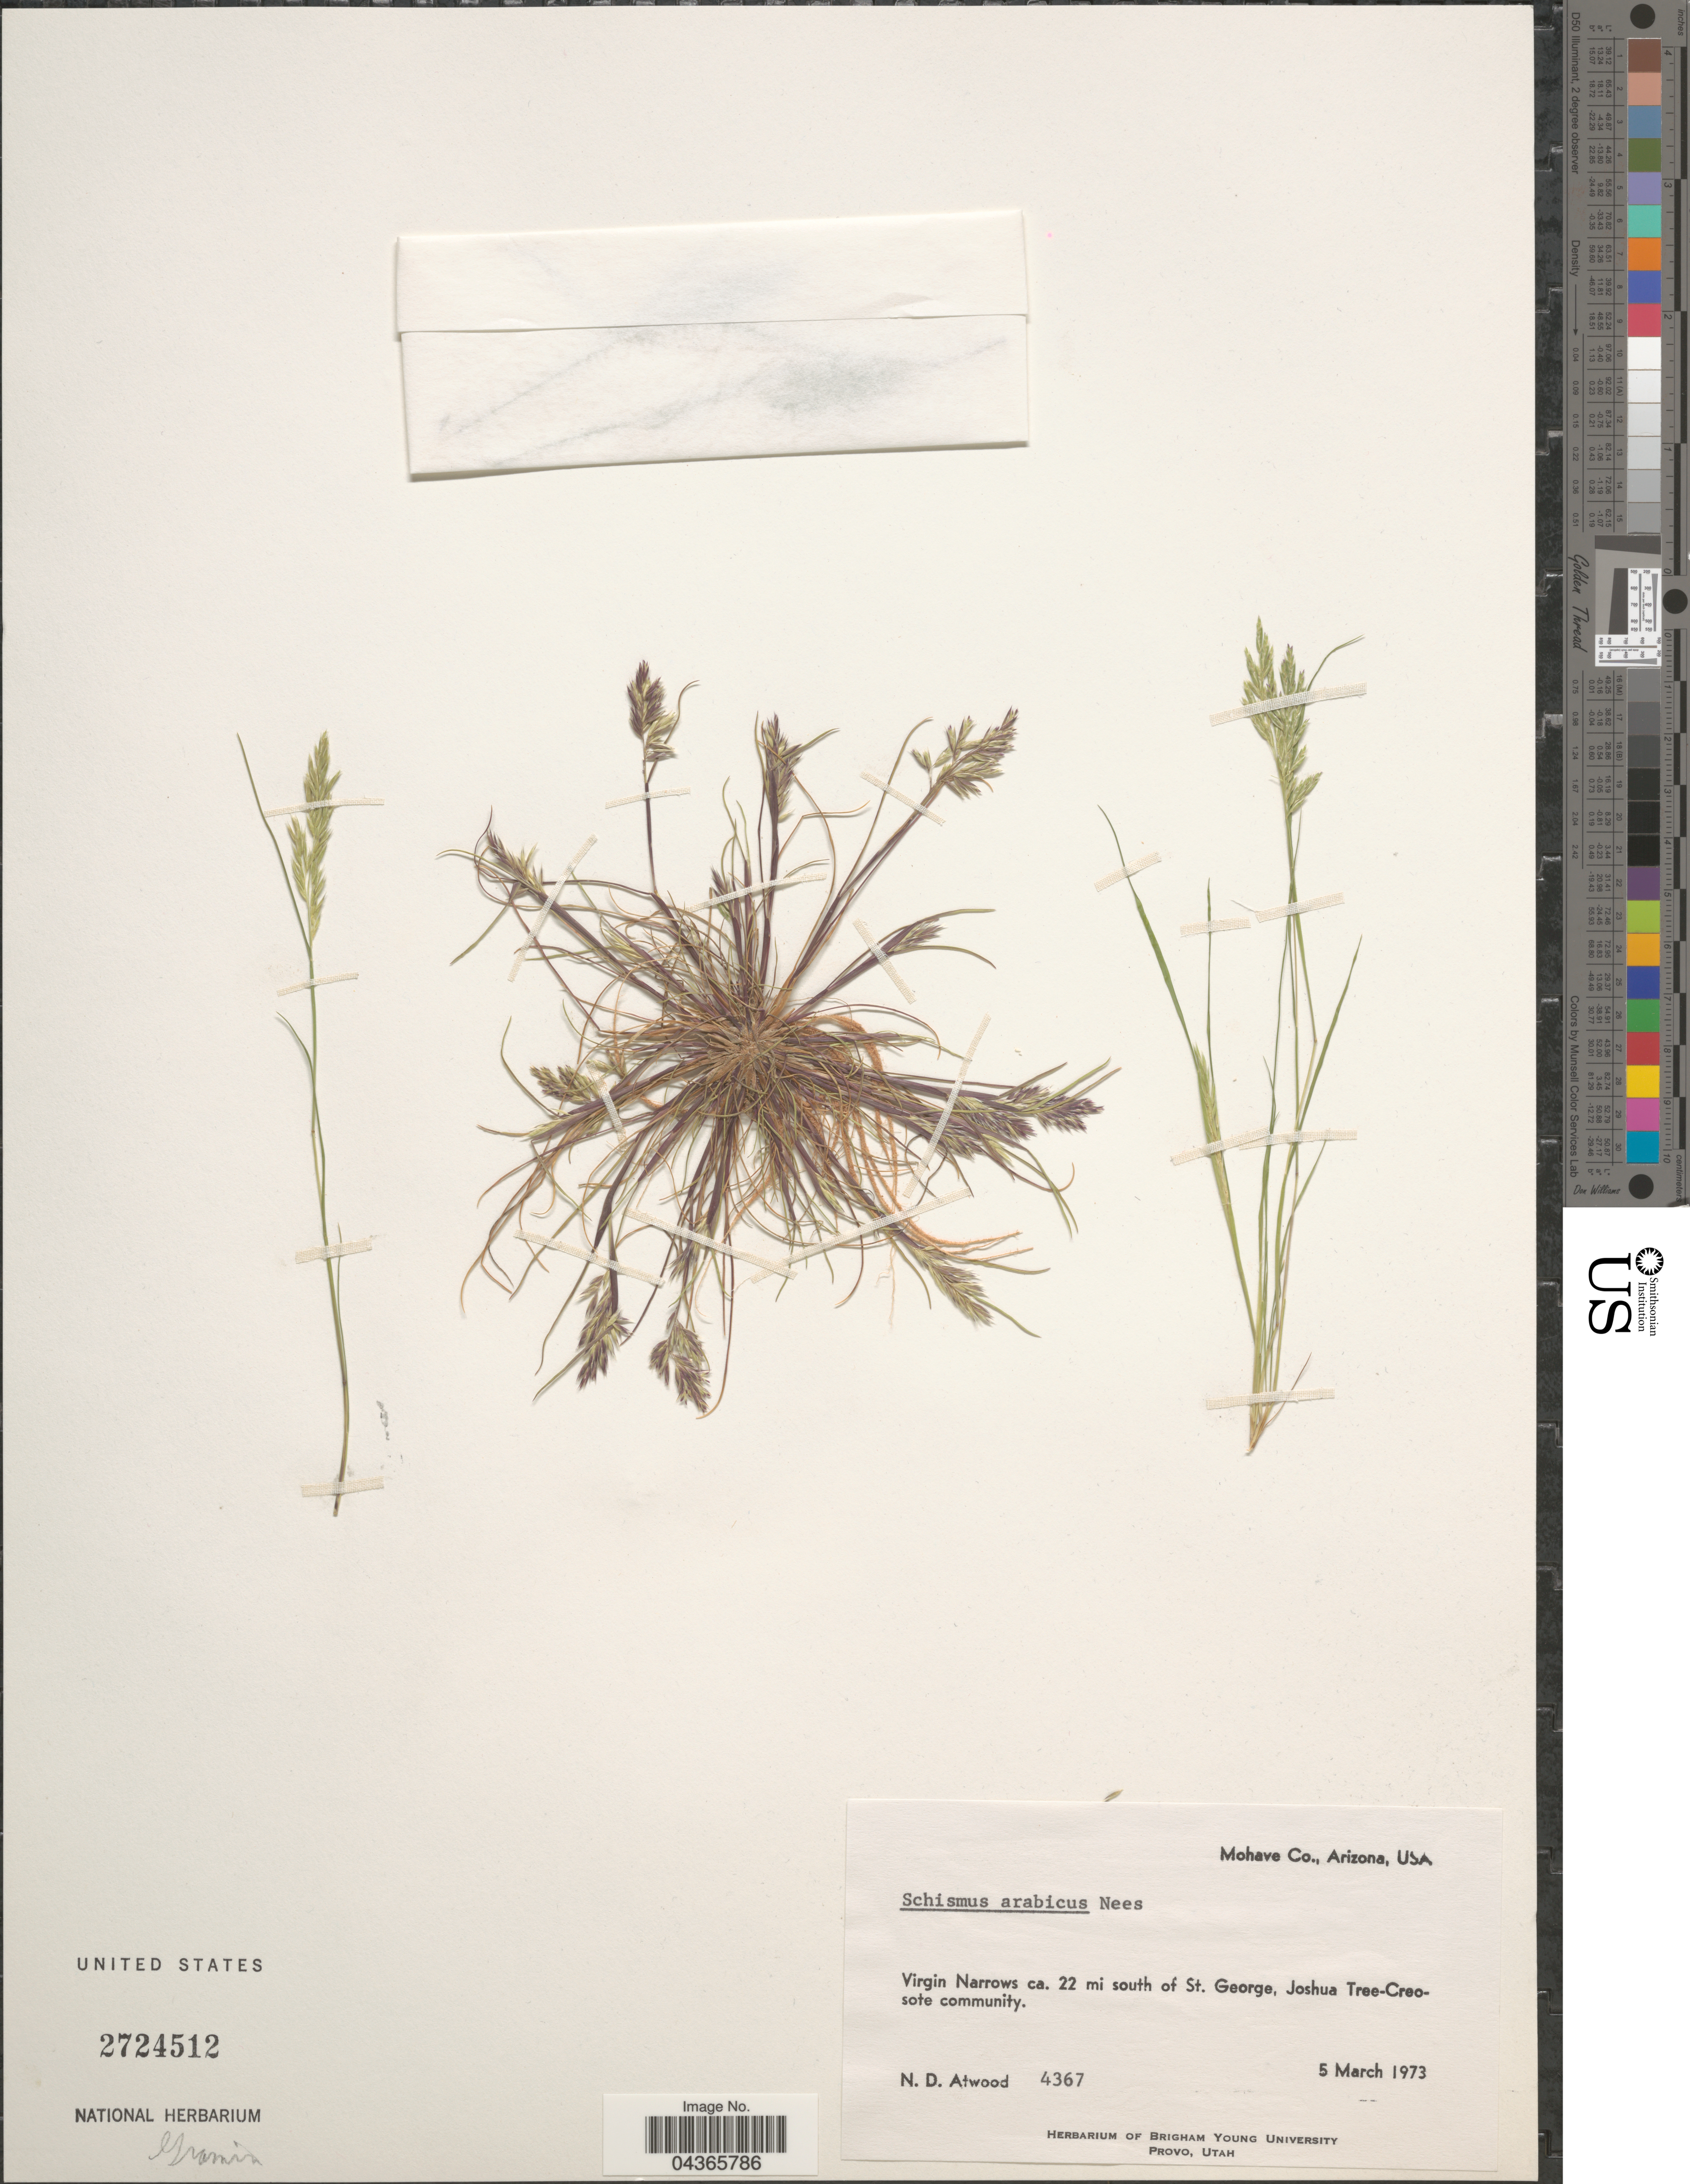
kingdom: Plantae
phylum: Tracheophyta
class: Liliopsida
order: Poales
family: Poaceae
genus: Schismus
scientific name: Schismus arabicus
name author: Nees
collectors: N. Atwood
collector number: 4367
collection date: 1973-03-05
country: United States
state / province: Arizona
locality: Mohave Co. Virgin Narrows ca. 22 mi south of St. George, Joshua Tree-Creosore community.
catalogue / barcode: US 2724512